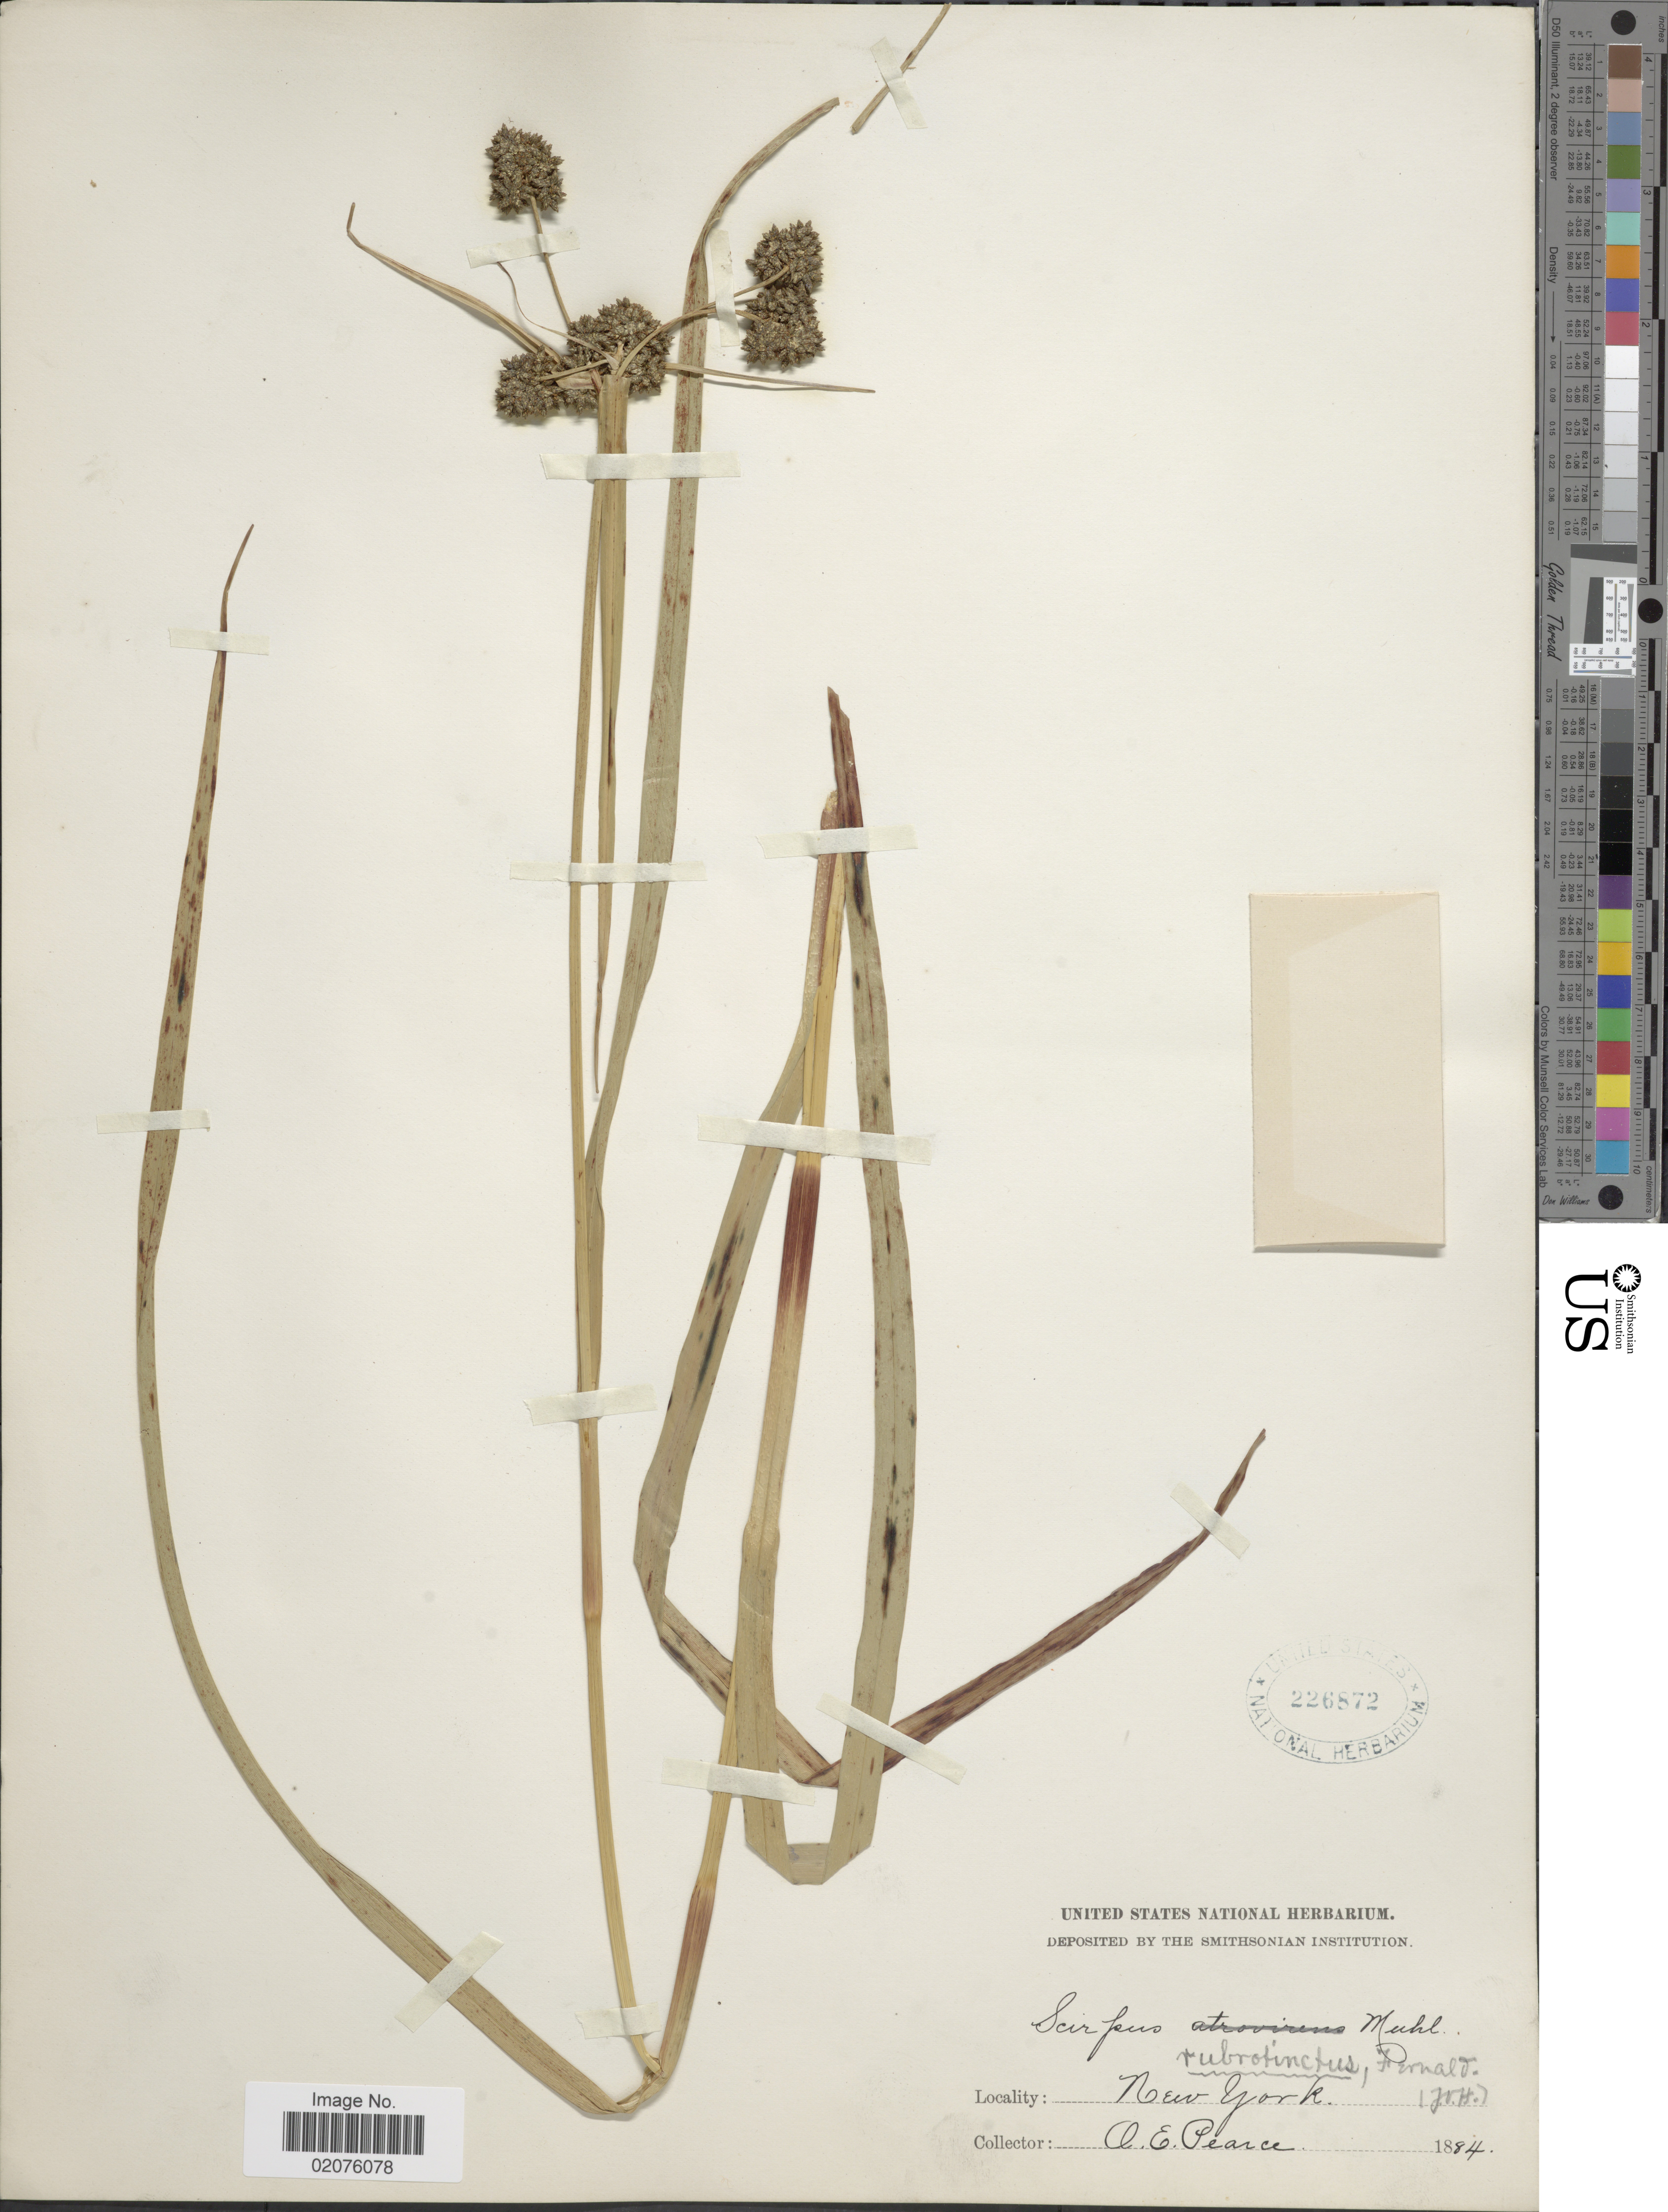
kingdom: Plantae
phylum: Tracheophyta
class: Liliopsida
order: Poales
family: Cyperaceae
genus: Scirpus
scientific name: Scirpus microcarpus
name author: J. Presl & C. Presl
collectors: O. E. Pearce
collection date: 1884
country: United States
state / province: New York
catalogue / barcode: US 226872